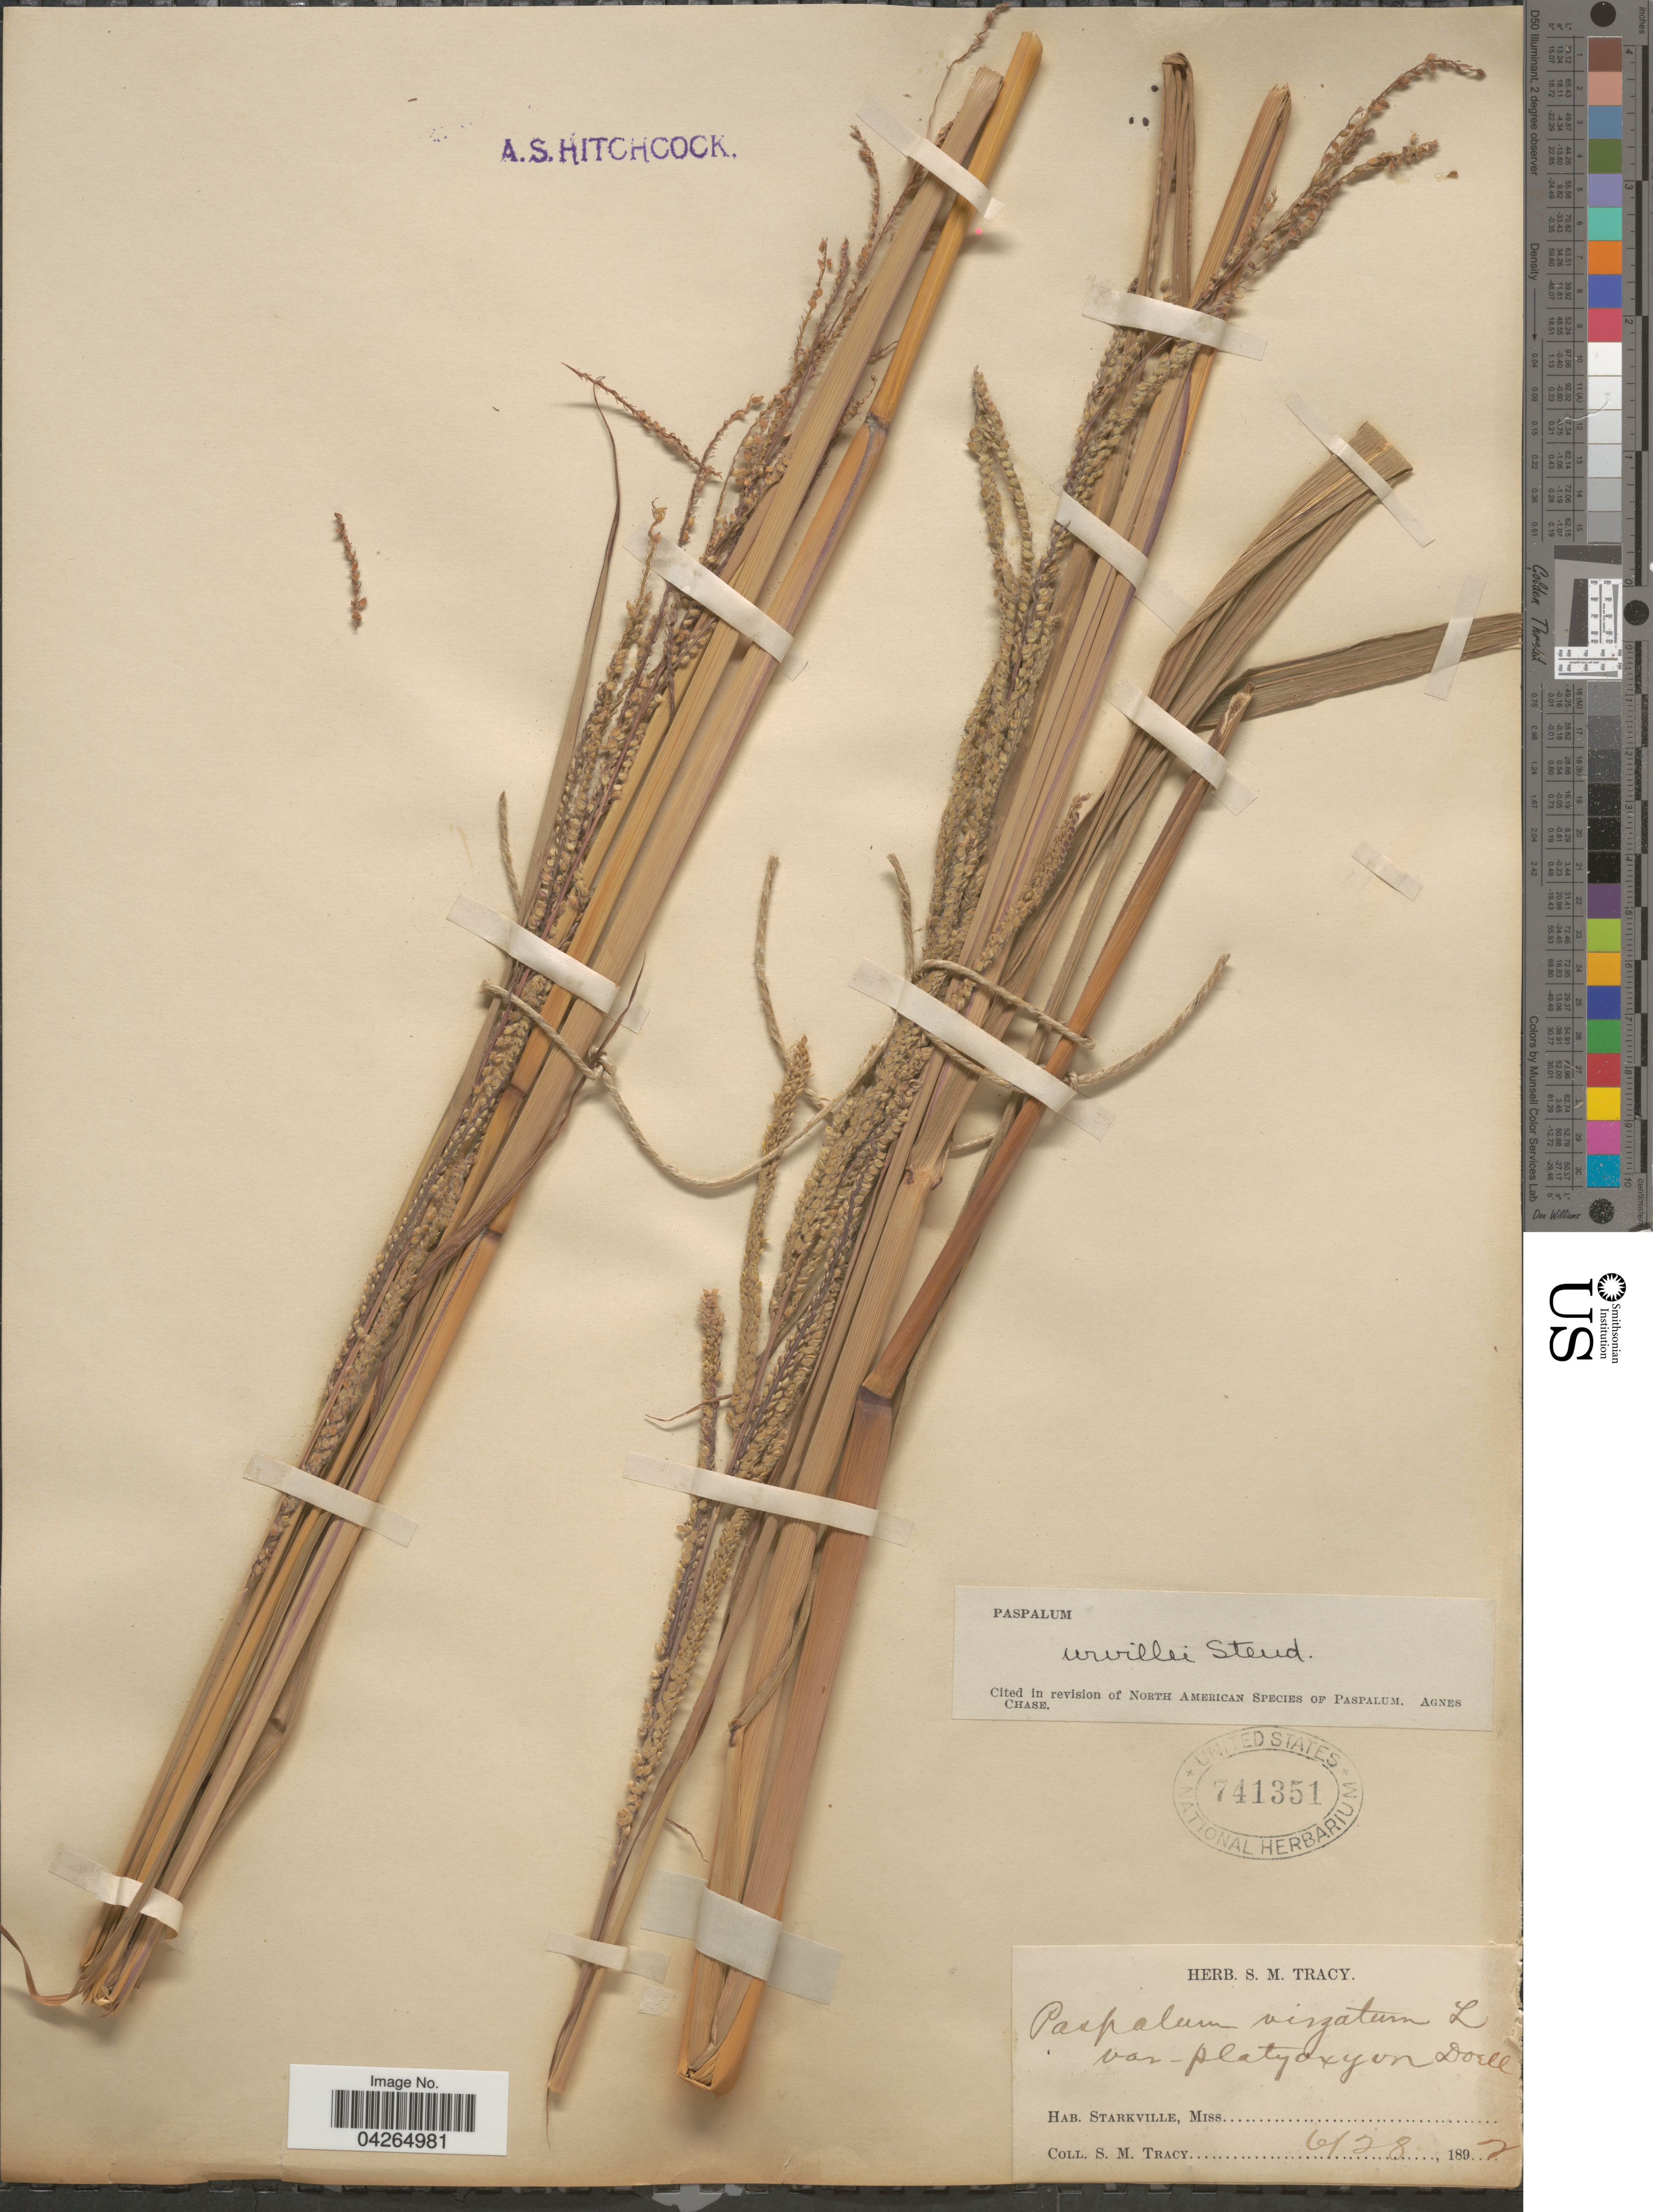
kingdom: Plantae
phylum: Tracheophyta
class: Liliopsida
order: Poales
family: Poaceae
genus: Paspalum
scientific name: Paspalum urvillei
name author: Steud.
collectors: S. M. Tracy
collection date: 1892-06-28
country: United States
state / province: Mississippi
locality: Starkville.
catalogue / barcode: US 741351